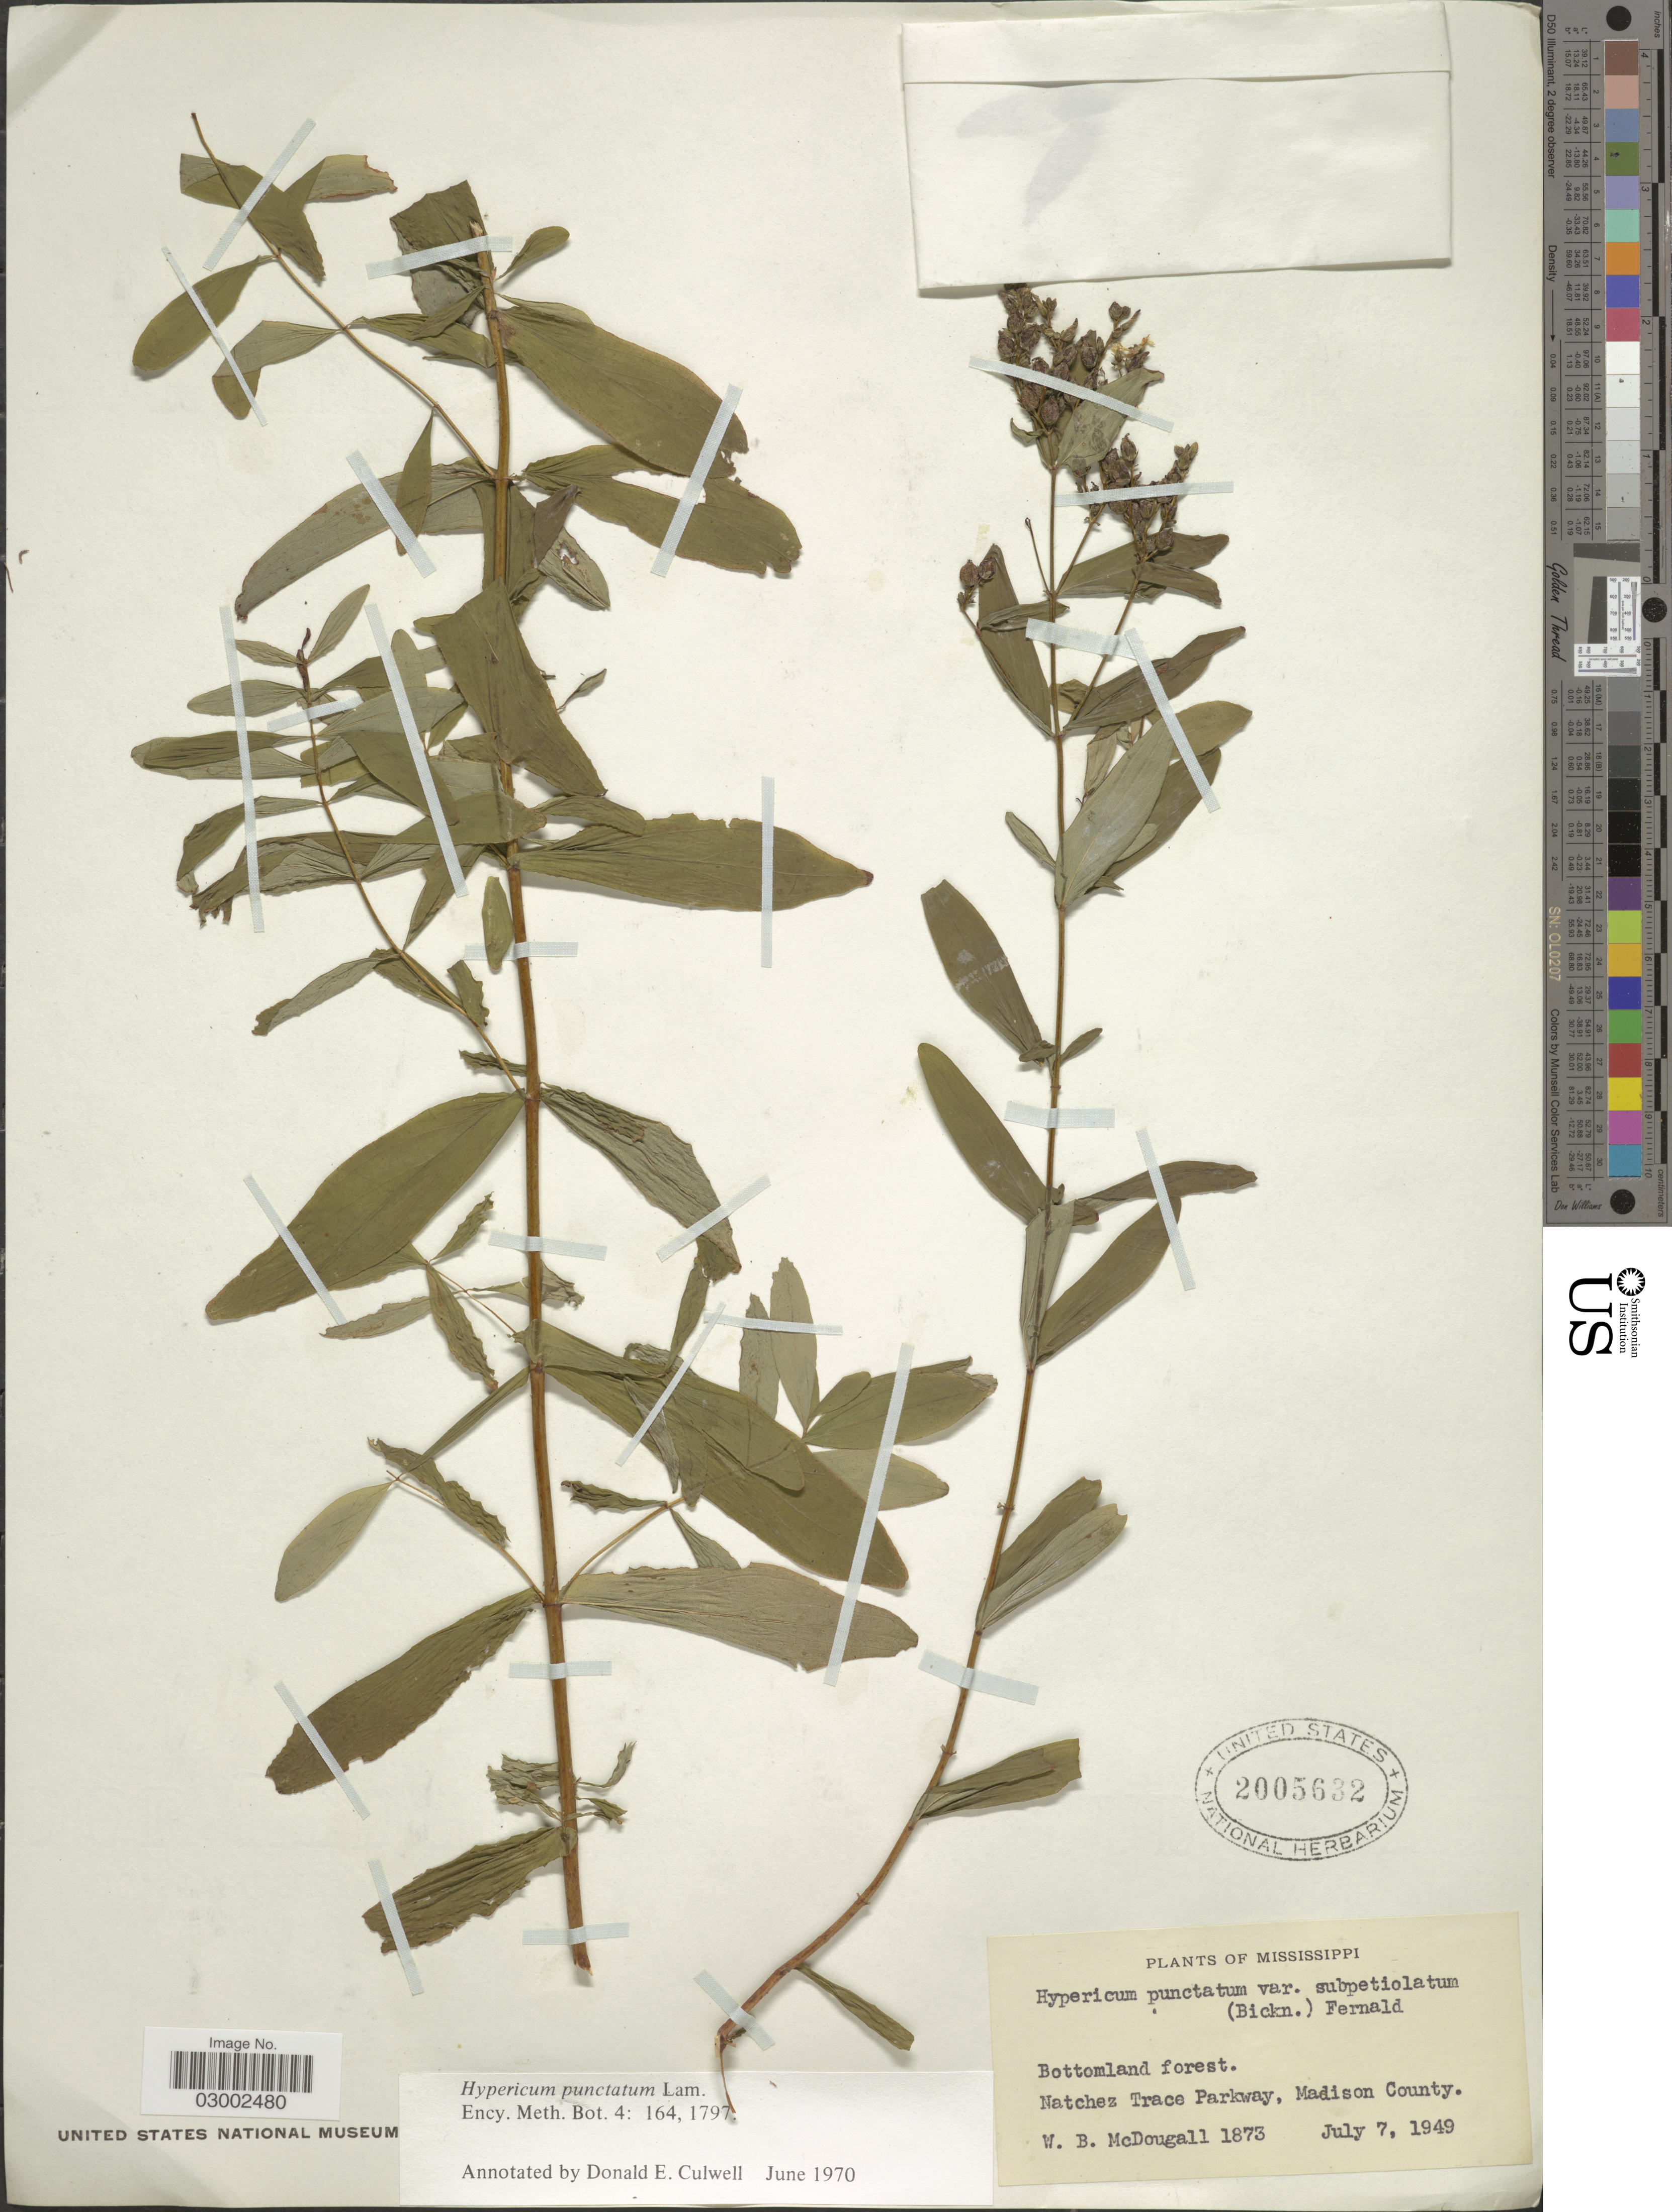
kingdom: Plantae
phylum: Tracheophyta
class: Magnoliopsida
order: Malpighiales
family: Hypericaceae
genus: Hypericum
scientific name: Hypericum punctatum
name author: Lam.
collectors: W. B. McDougall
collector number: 1873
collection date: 1949-07-07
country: United States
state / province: Mississippi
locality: Natchez Trace Parkway, Madison County.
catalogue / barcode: US 2005632